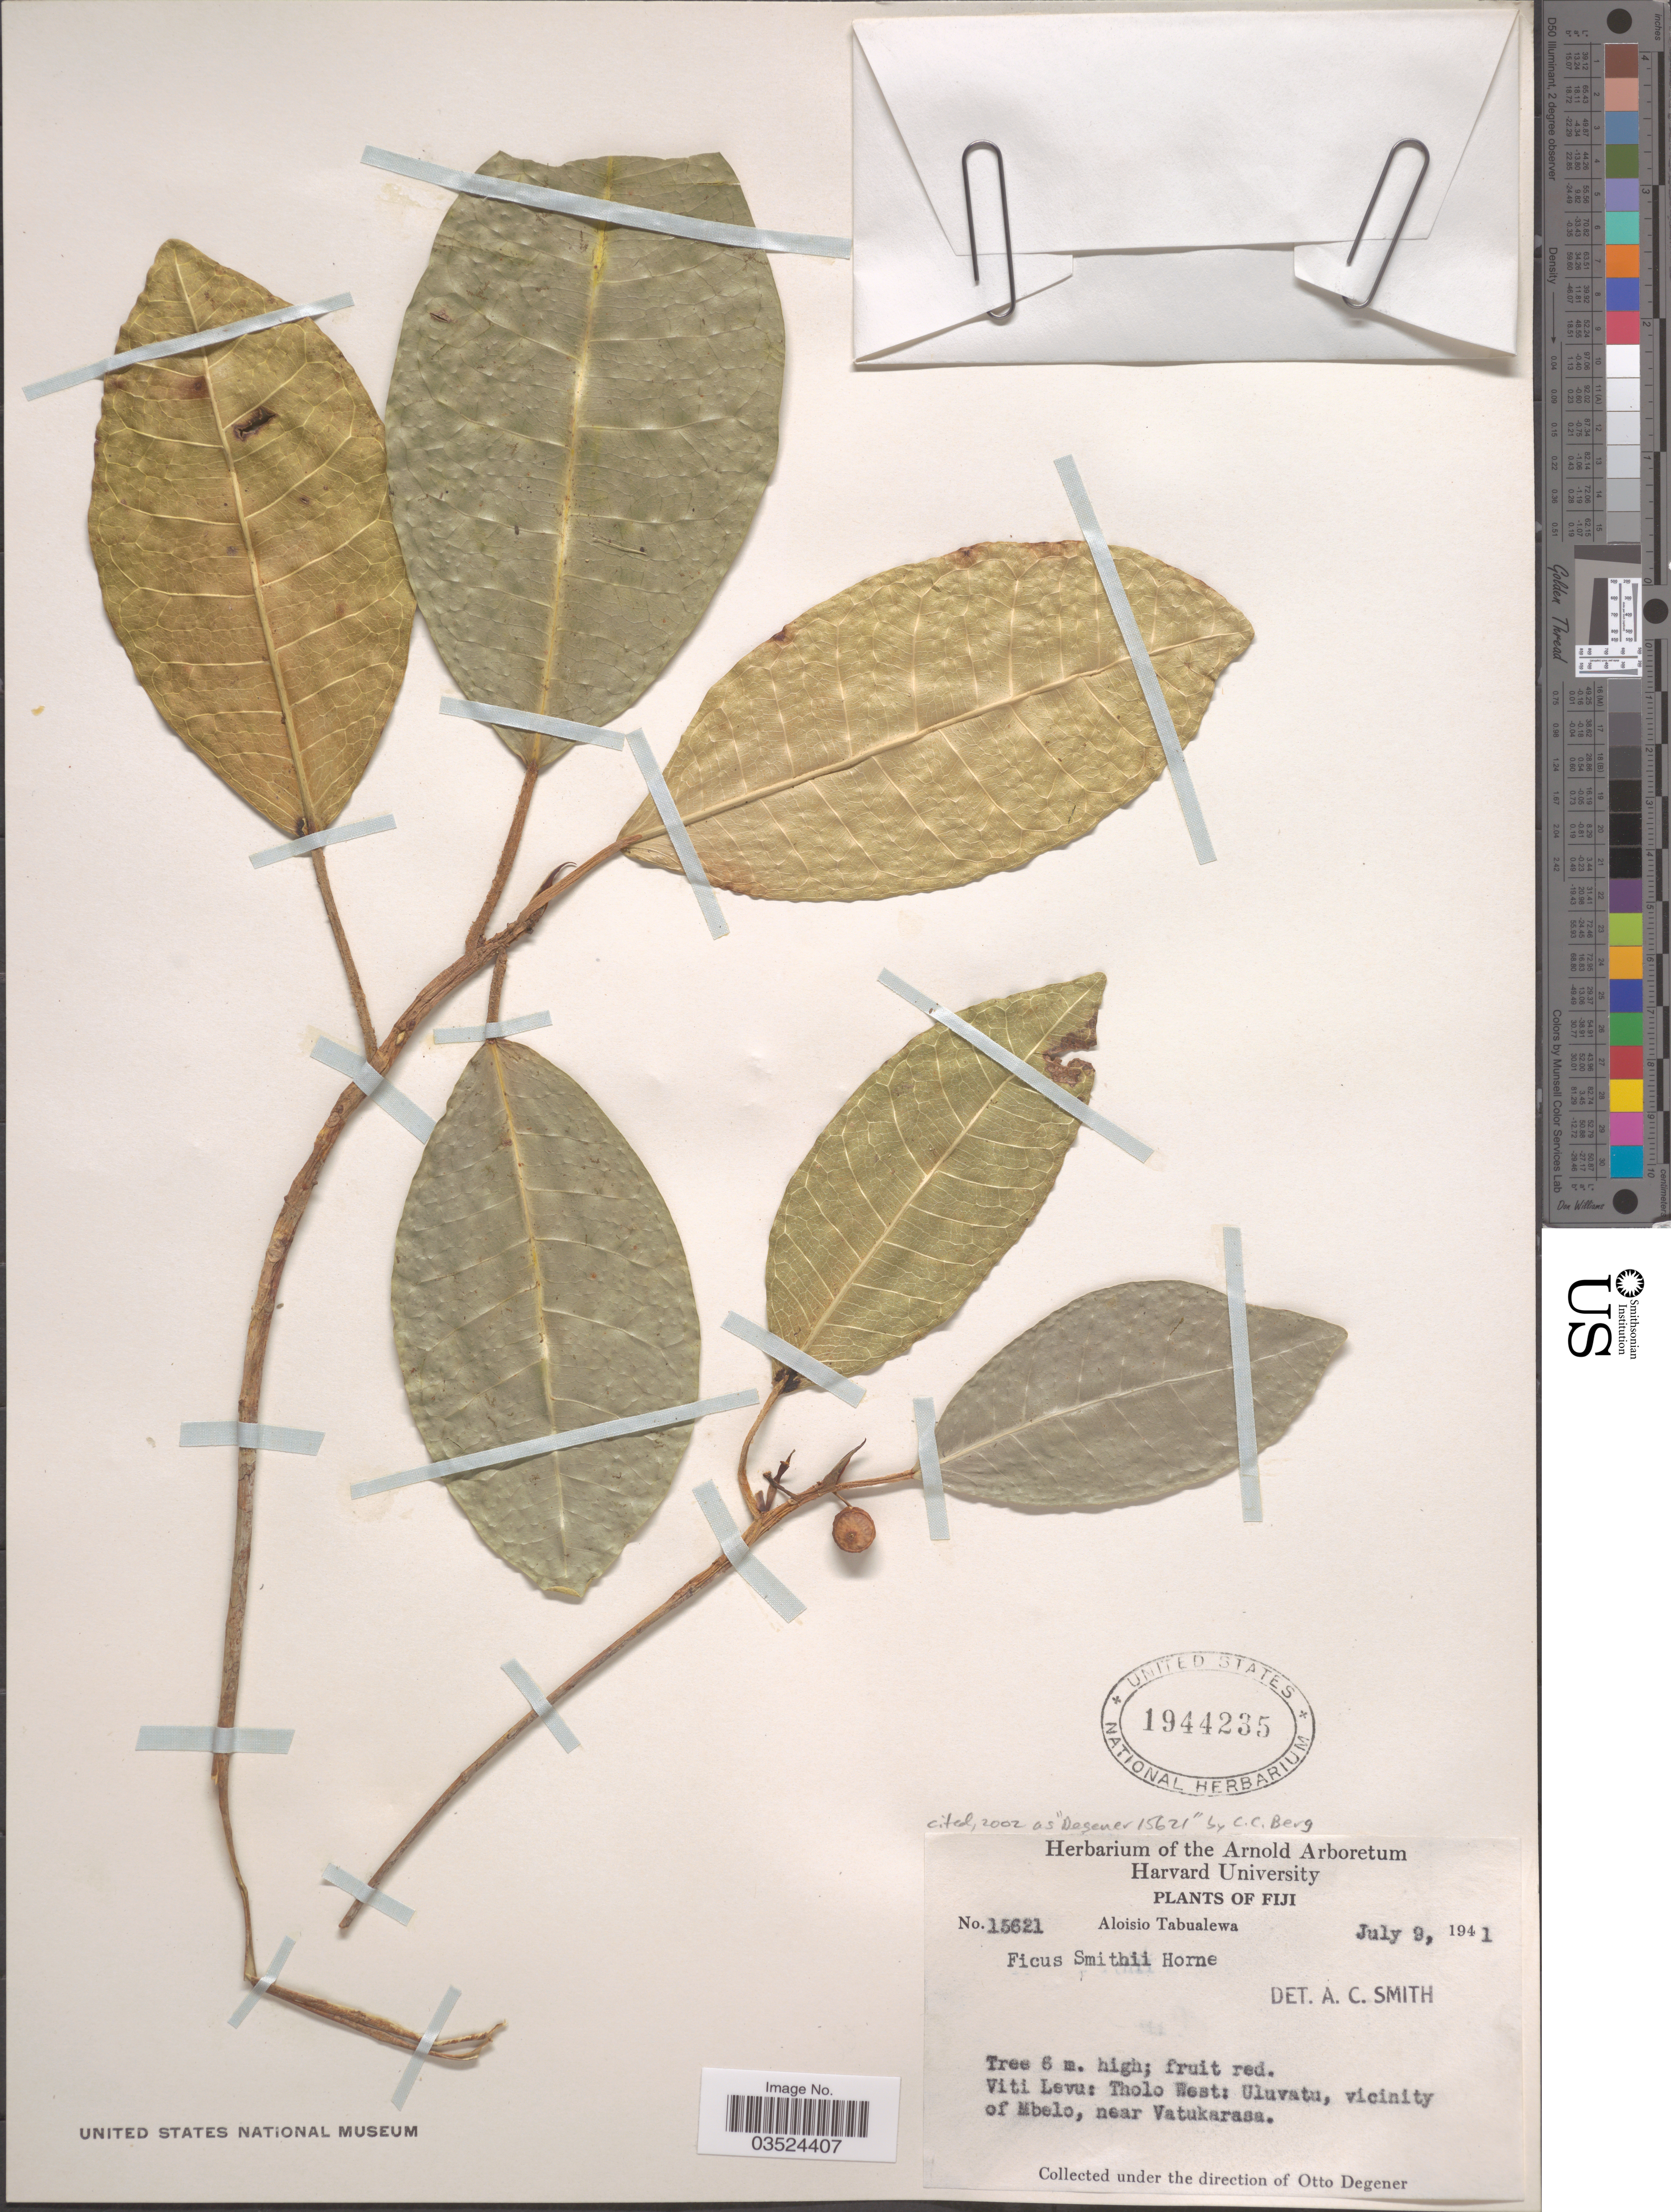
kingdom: Plantae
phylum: Tracheophyta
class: Magnoliopsida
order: Rosales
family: Moraceae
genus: Ficus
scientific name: Ficus smithii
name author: Horne ex Baker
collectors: A. Tabualewa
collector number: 15621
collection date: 1941-07-09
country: Fiji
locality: Viti Levu: Tholo West: Uluvatu, vicinity of Mbelo, near Vatukarasa.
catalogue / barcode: US 1944235